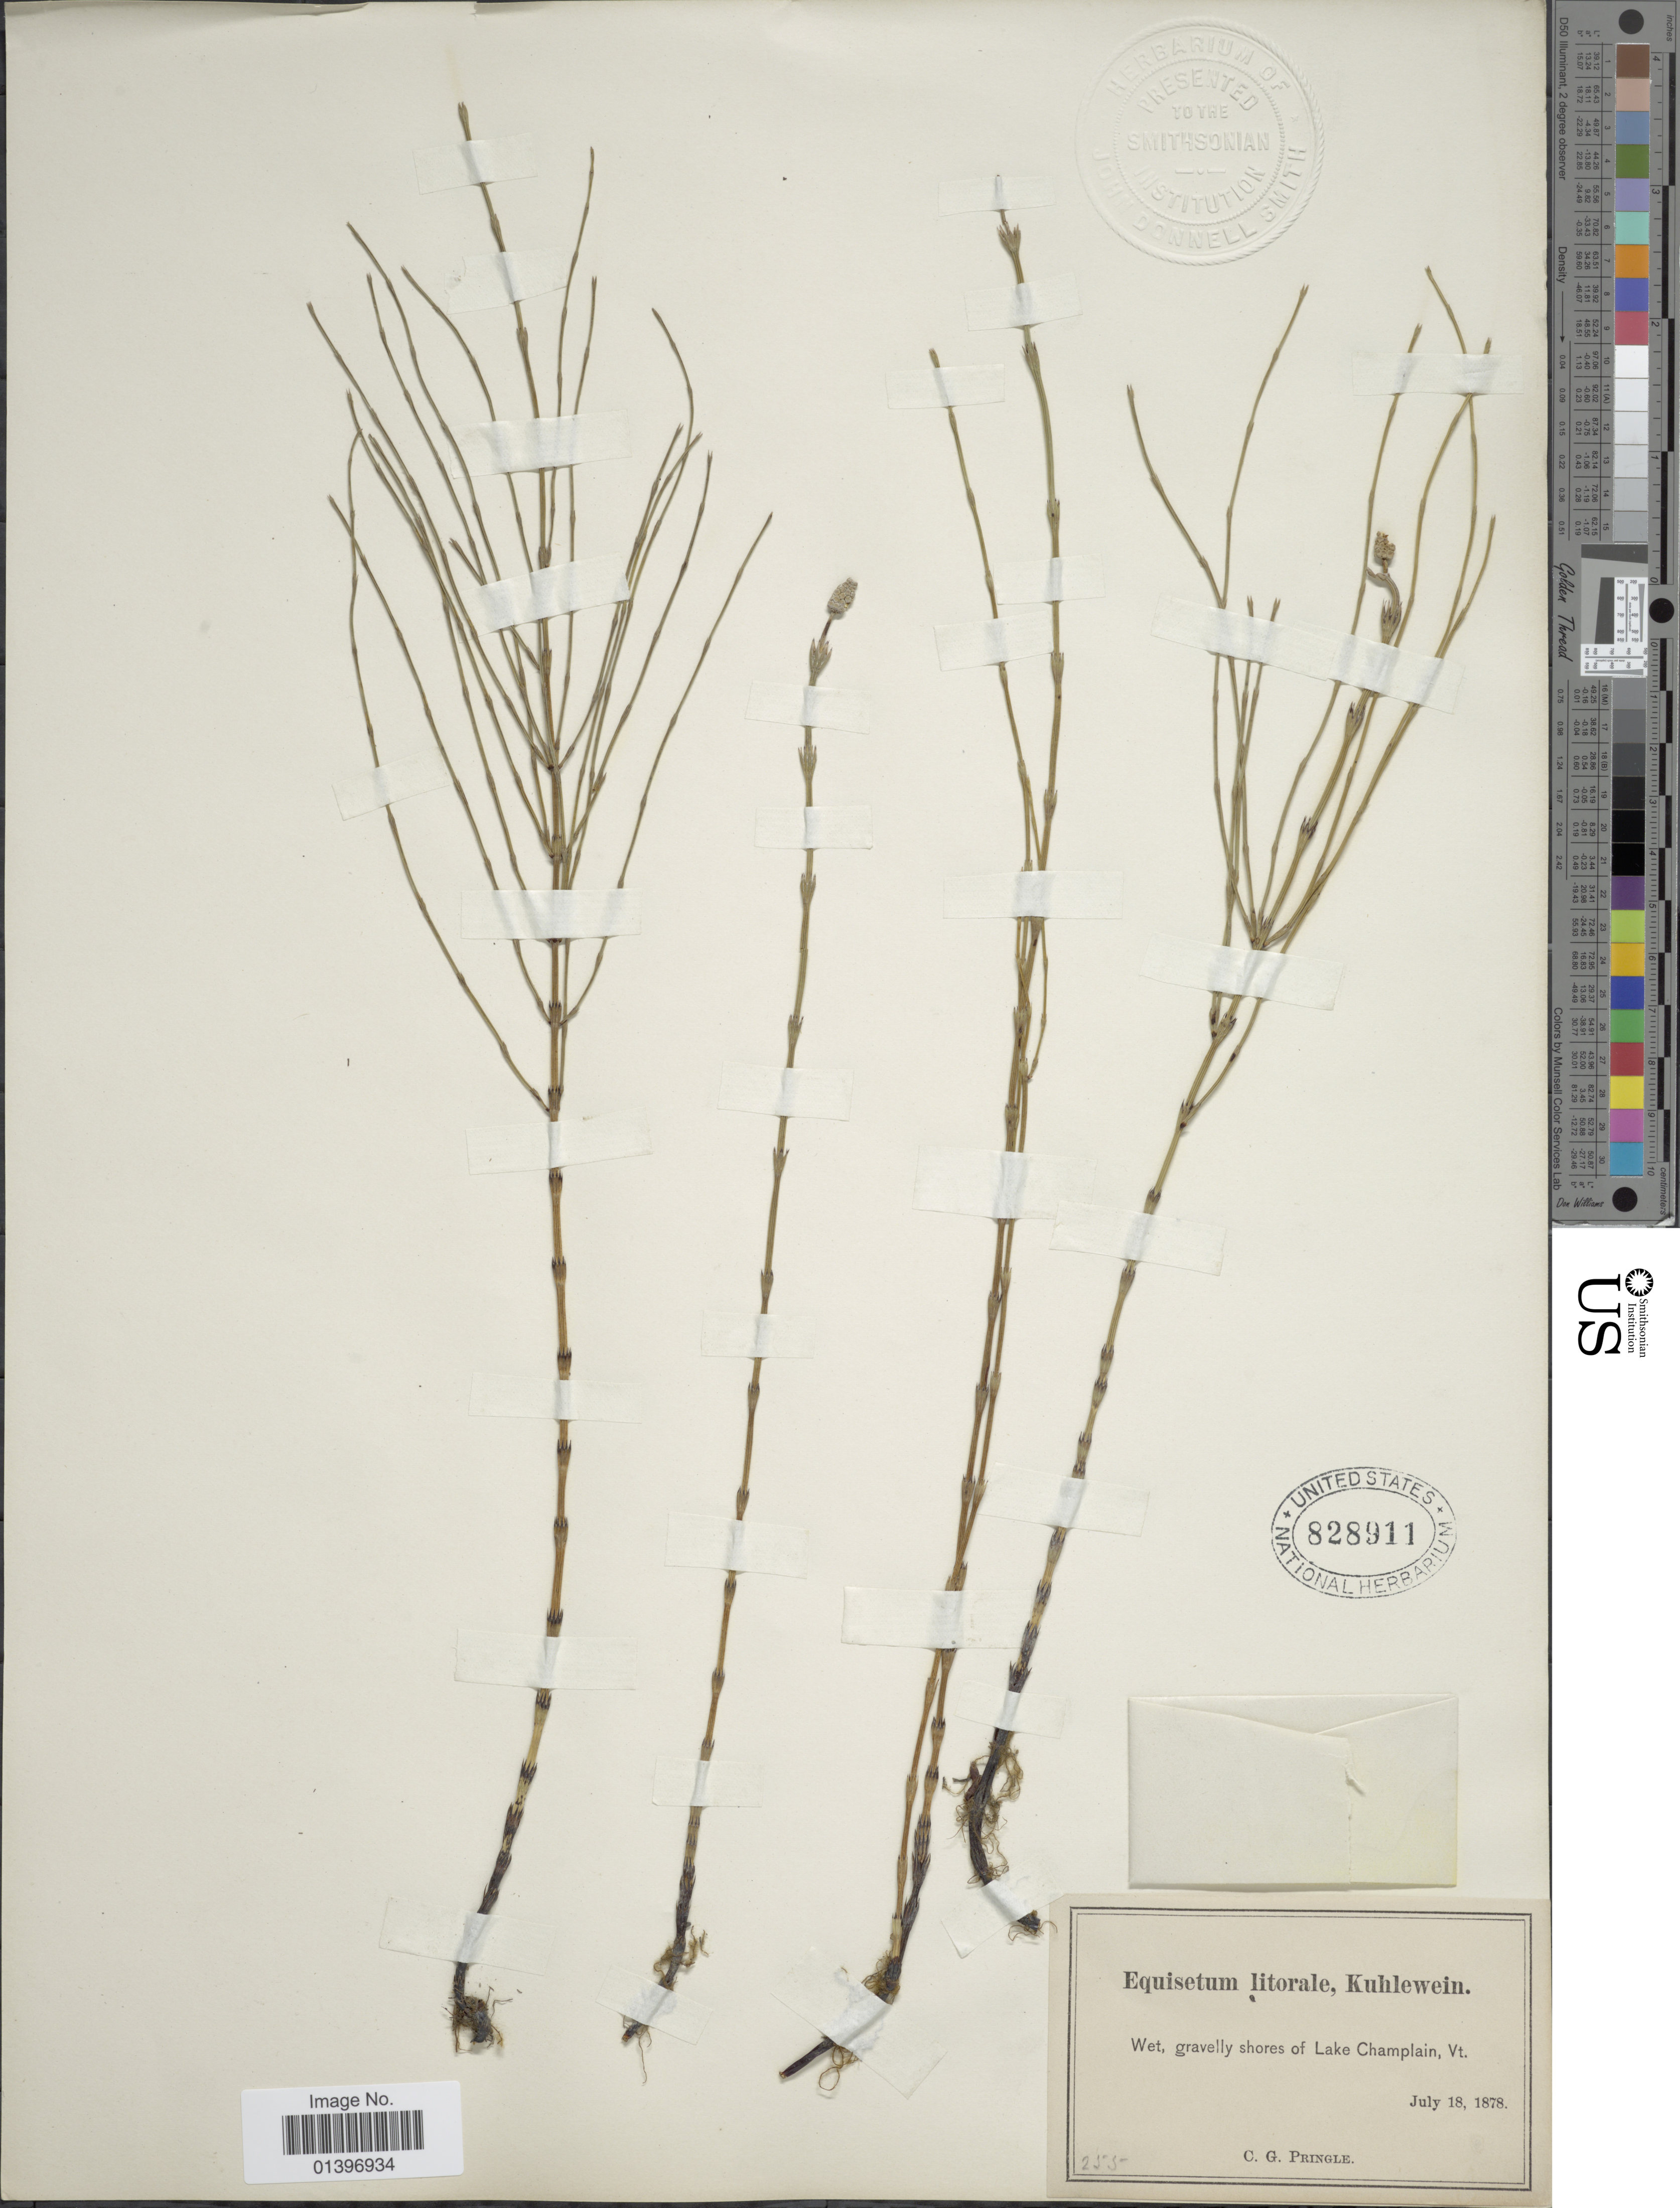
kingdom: Plantae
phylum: Tracheophyta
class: Polypodiopsida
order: Equisetales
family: Equisetaceae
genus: Equisetum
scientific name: Equisetum x litorale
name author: Kuhlw.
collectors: C. G. Pringle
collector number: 255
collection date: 1878-07-18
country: United States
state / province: Vermont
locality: Wet, gravelly shores of Lake Champlain, VT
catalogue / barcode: US 828911